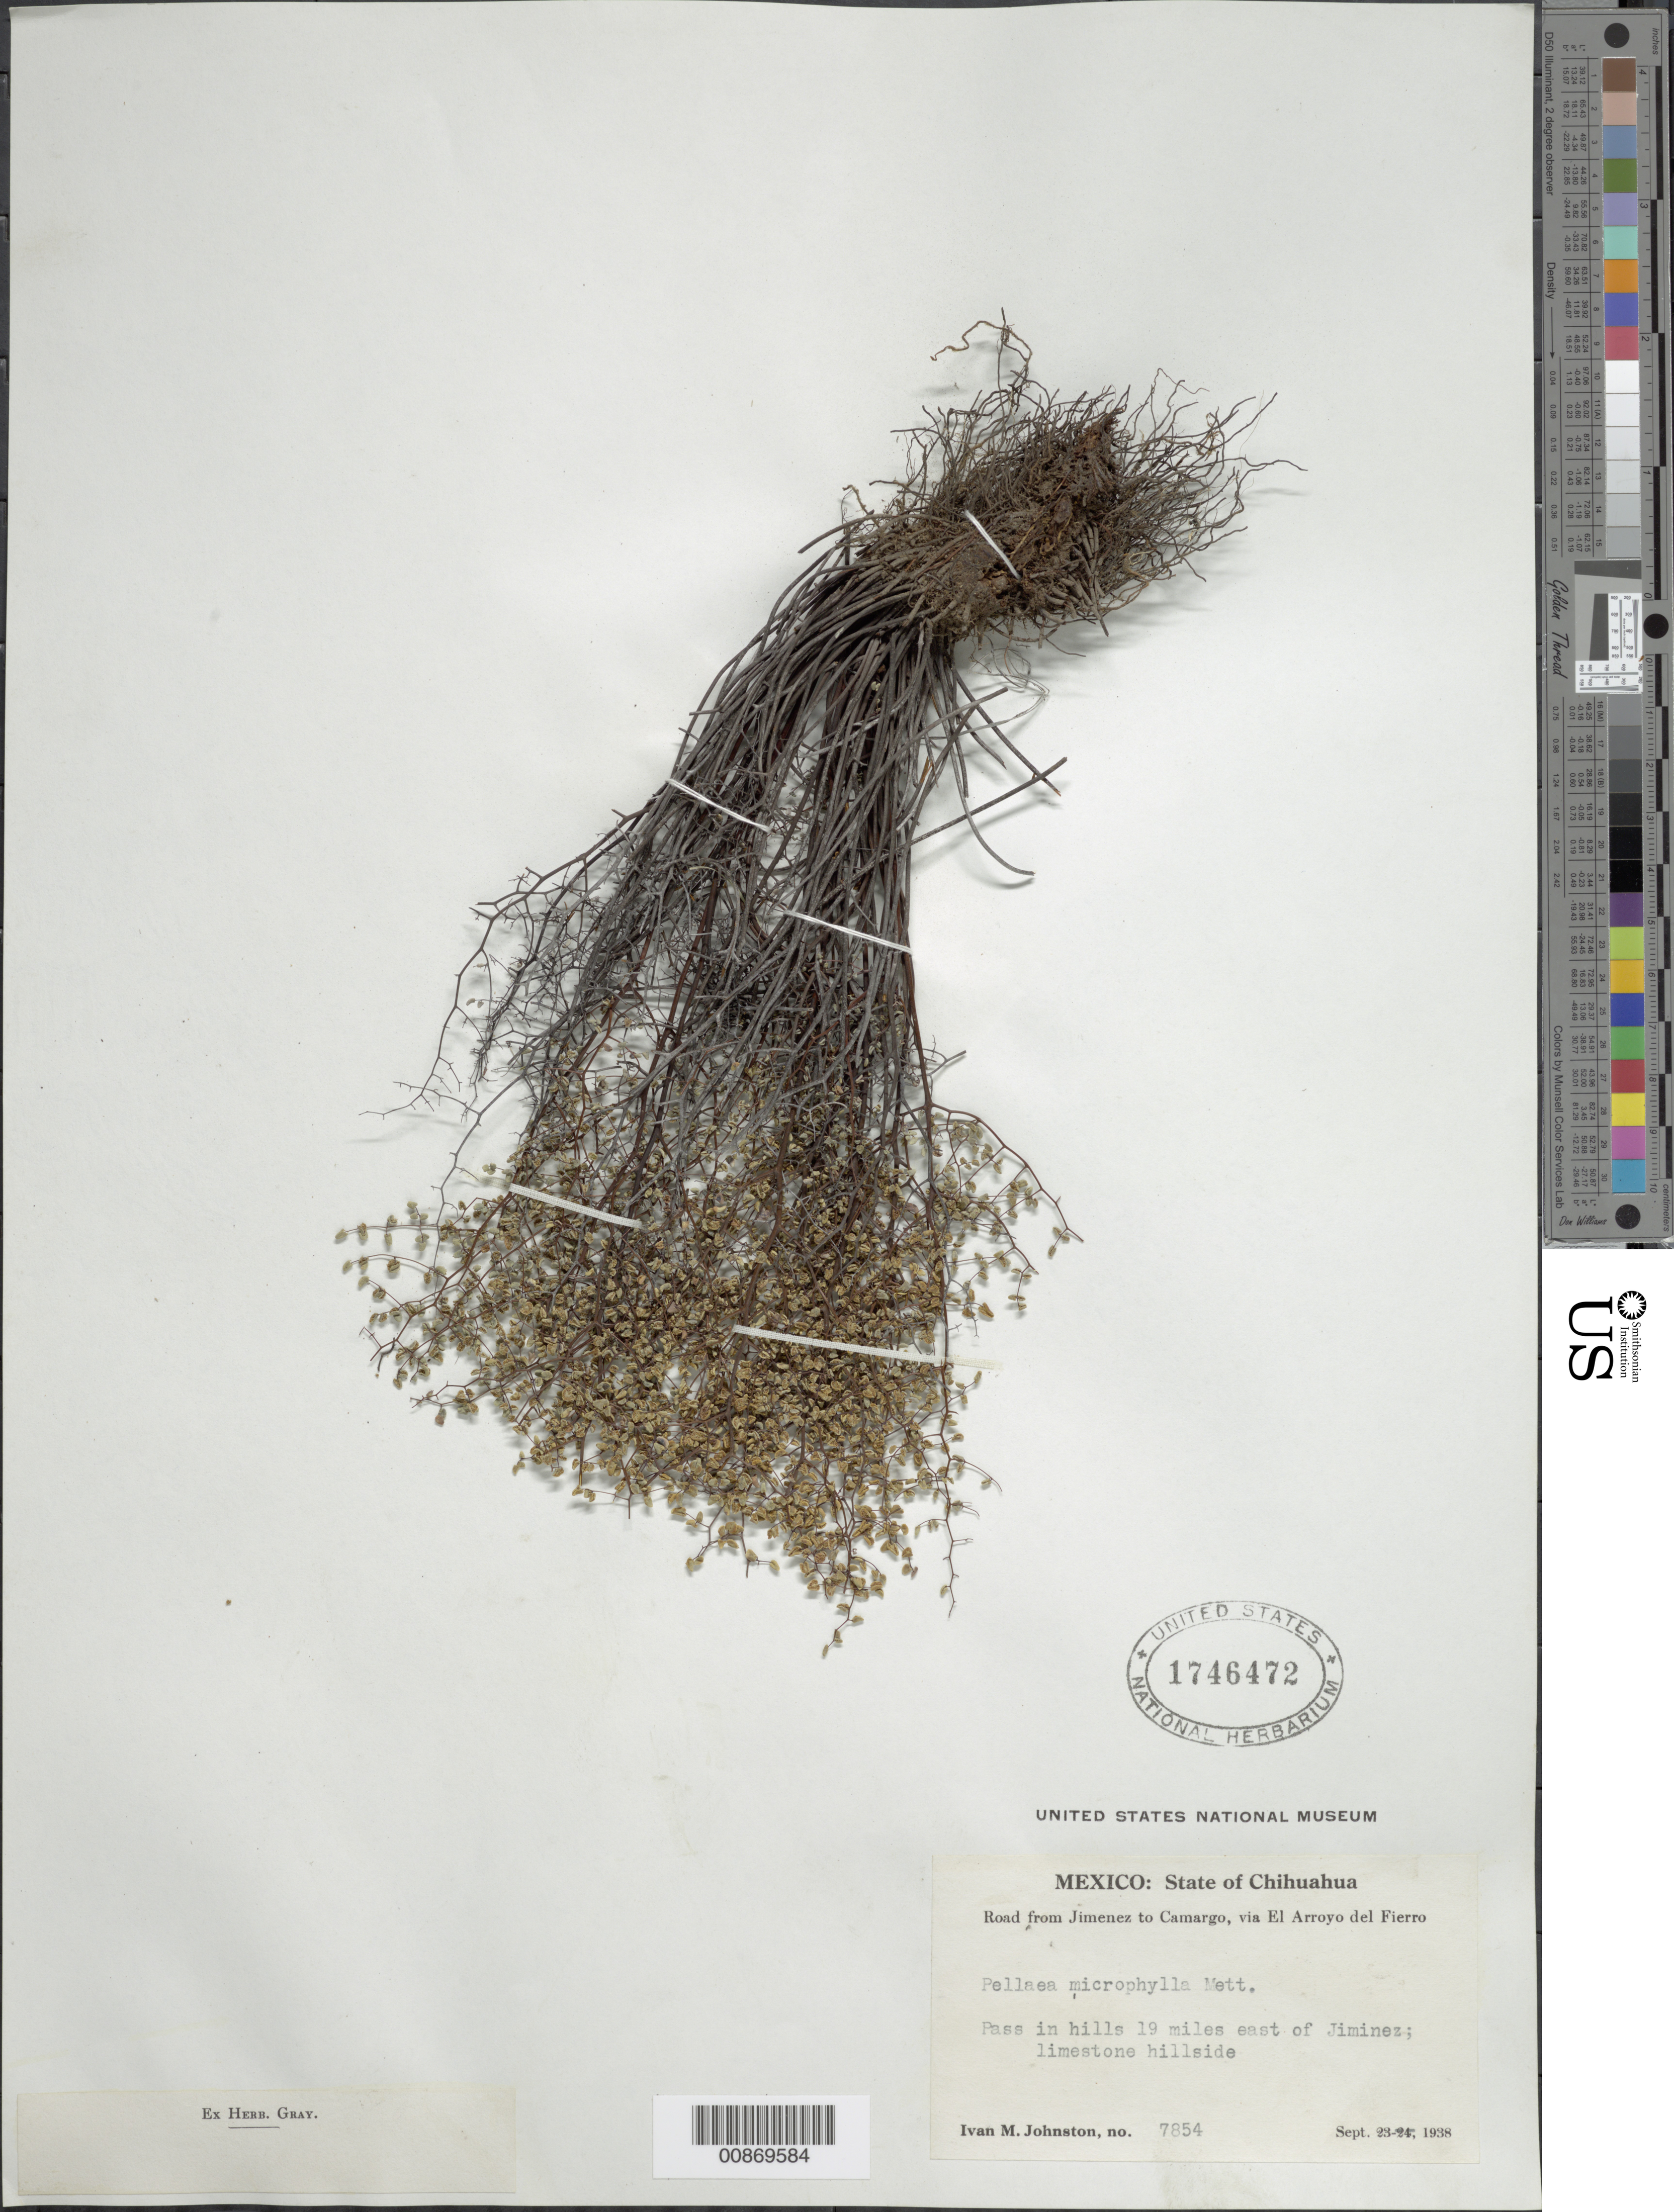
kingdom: Plantae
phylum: Tracheophyta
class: Polypodiopsida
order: Polypodiales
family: Pteridaceae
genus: Argyrochosma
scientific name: Argyrochosma microphylla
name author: (Mett. ex Kuhn) Windham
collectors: I.M. Johnston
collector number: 7854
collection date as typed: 23 Sep 1938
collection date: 1938-09-23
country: Mexico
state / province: Chihuahua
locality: Road from Jiménez to Camargo, via El Arroyo del Fierro. Pass in hills 19 miles east of Jiménez.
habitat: Pass in hills. Limestone hillside.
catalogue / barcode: US 1746472